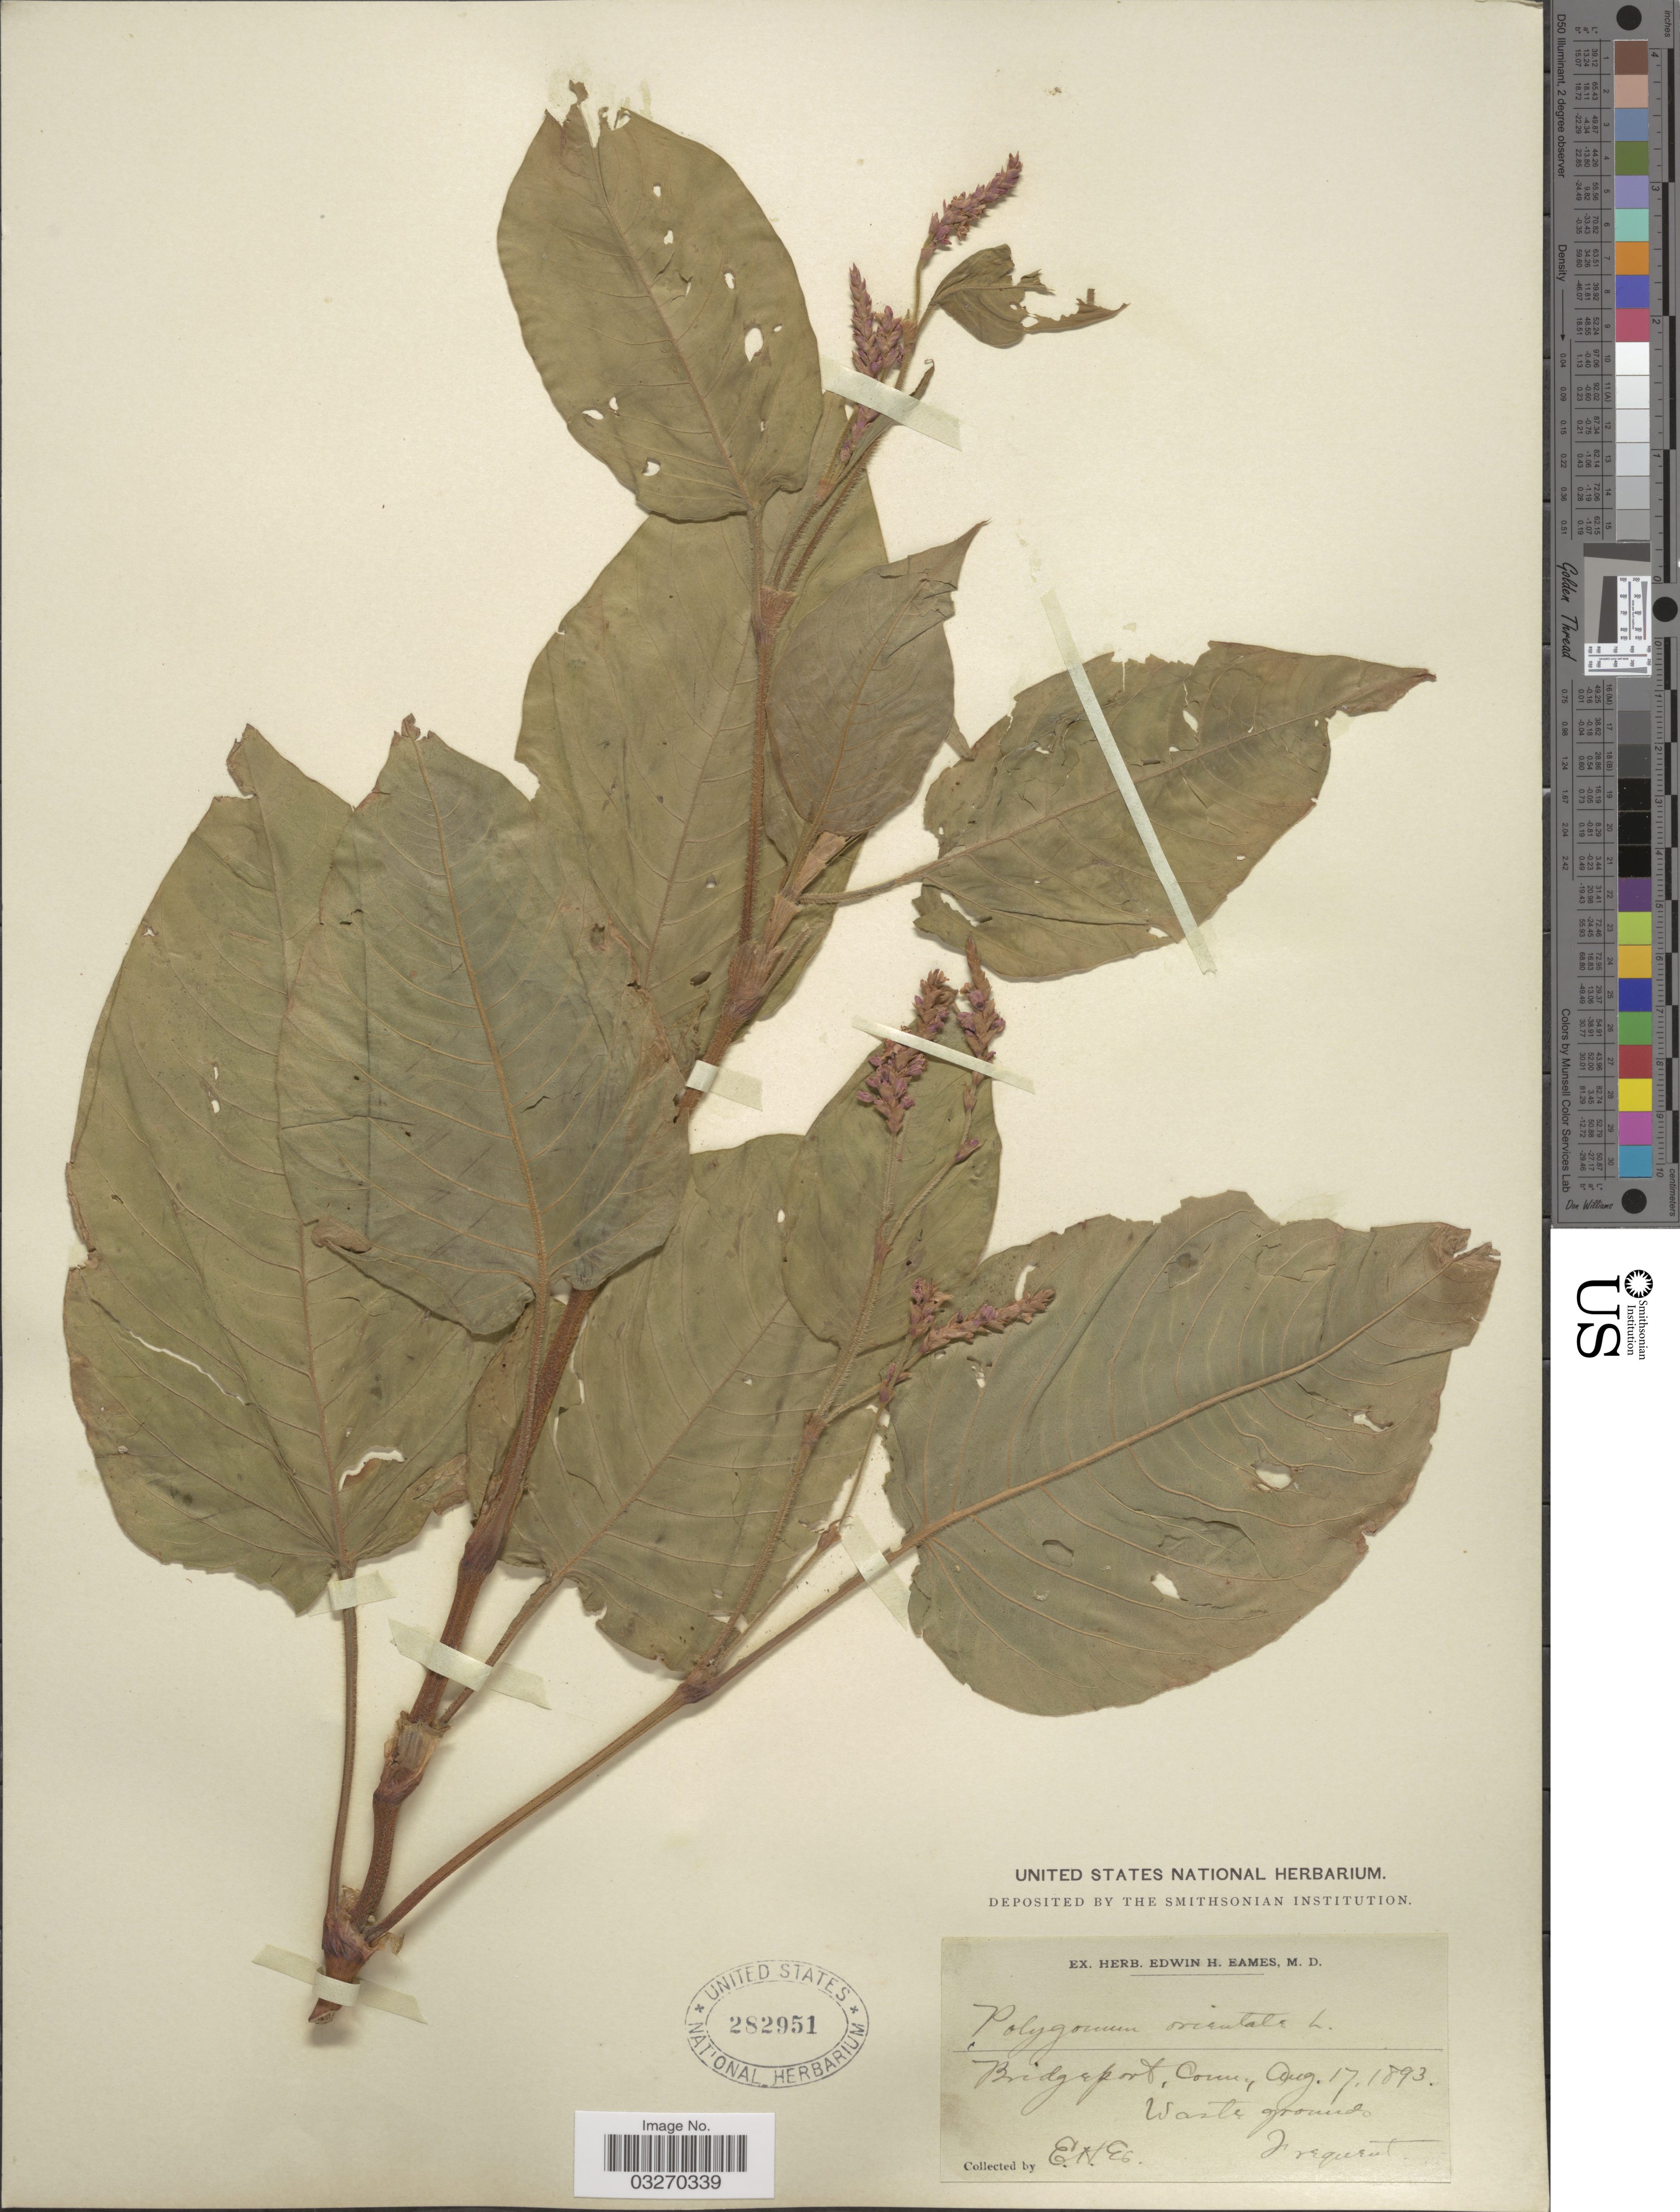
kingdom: Plantae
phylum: Tracheophyta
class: Magnoliopsida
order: Caryophyllales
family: Polygonaceae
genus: Persicaria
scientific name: Persicaria orientalis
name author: (L.) Spach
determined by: Atha, D. E.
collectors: E. H. Eames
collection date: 1893-08-17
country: United States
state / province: Connecticut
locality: Bridgeport.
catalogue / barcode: US 282951